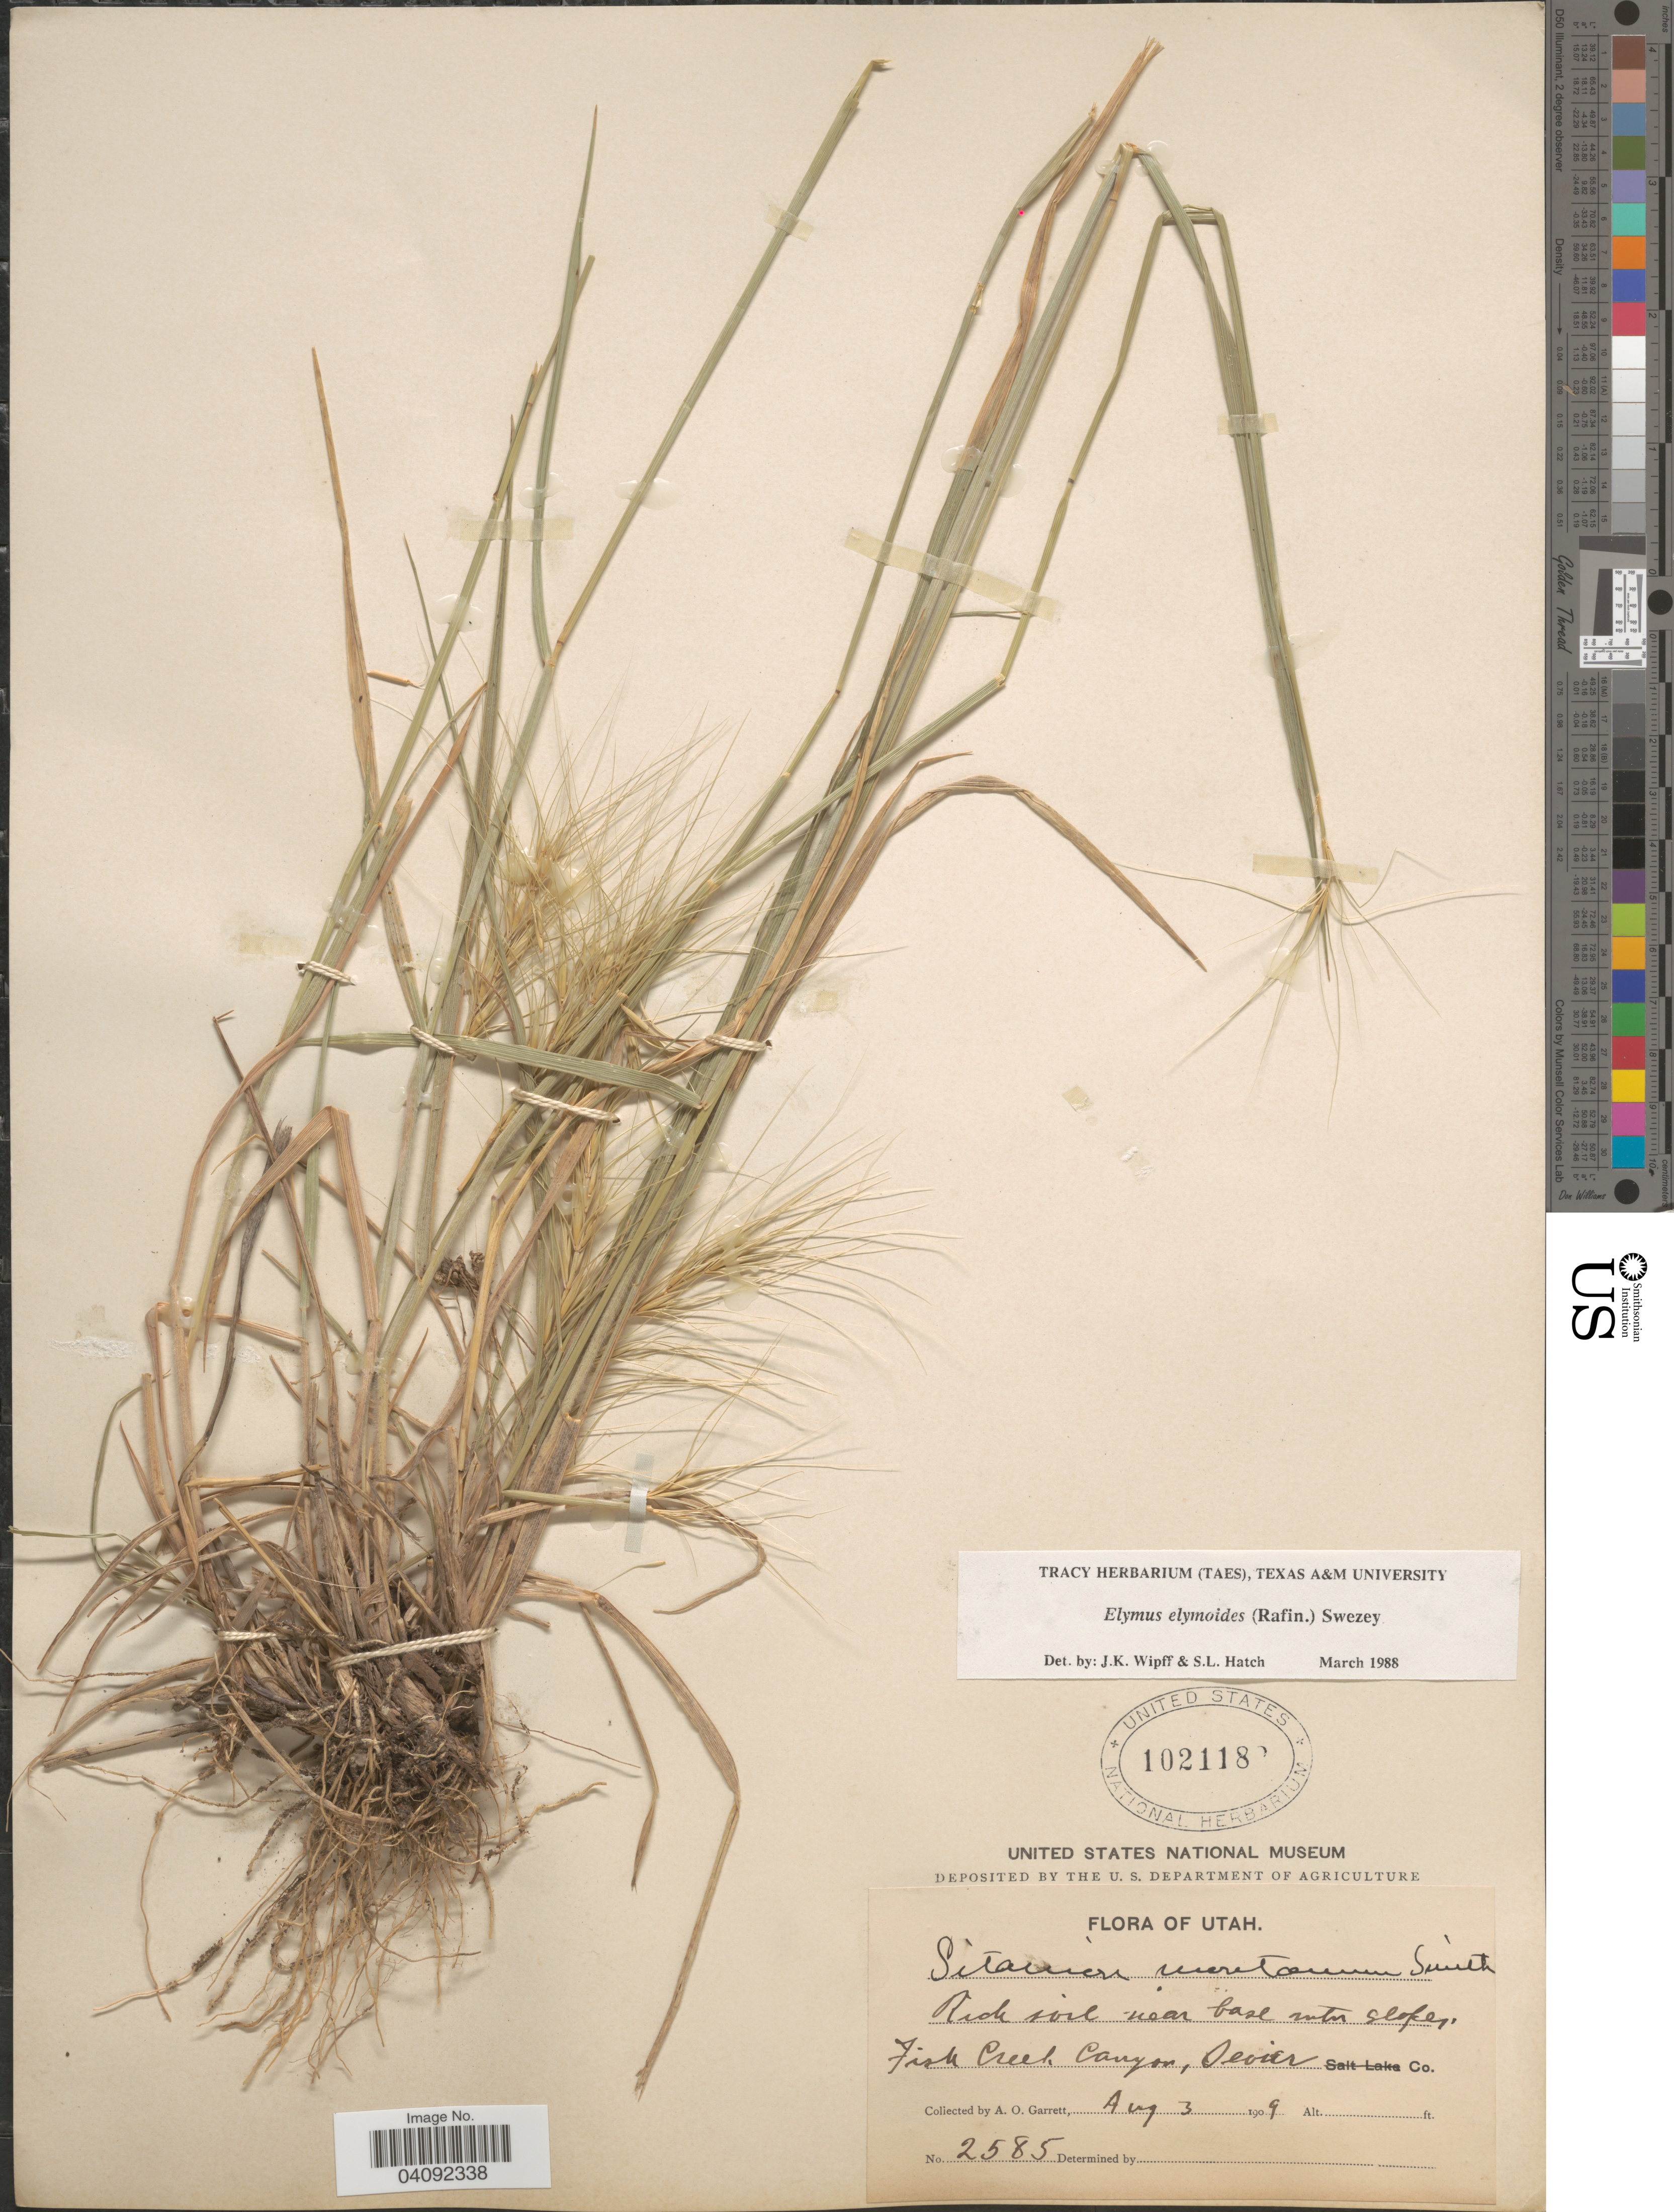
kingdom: Plantae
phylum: Tracheophyta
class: Liliopsida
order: Poales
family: Poaceae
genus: Elymus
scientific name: Elymus elymoides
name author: (Raf.) Swezey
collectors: A. O. Garrett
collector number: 2585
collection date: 1909-08-03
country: United States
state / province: Utah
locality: Rich soil near base mtn slopes. Fish Creek Canyon, Sevier Co.